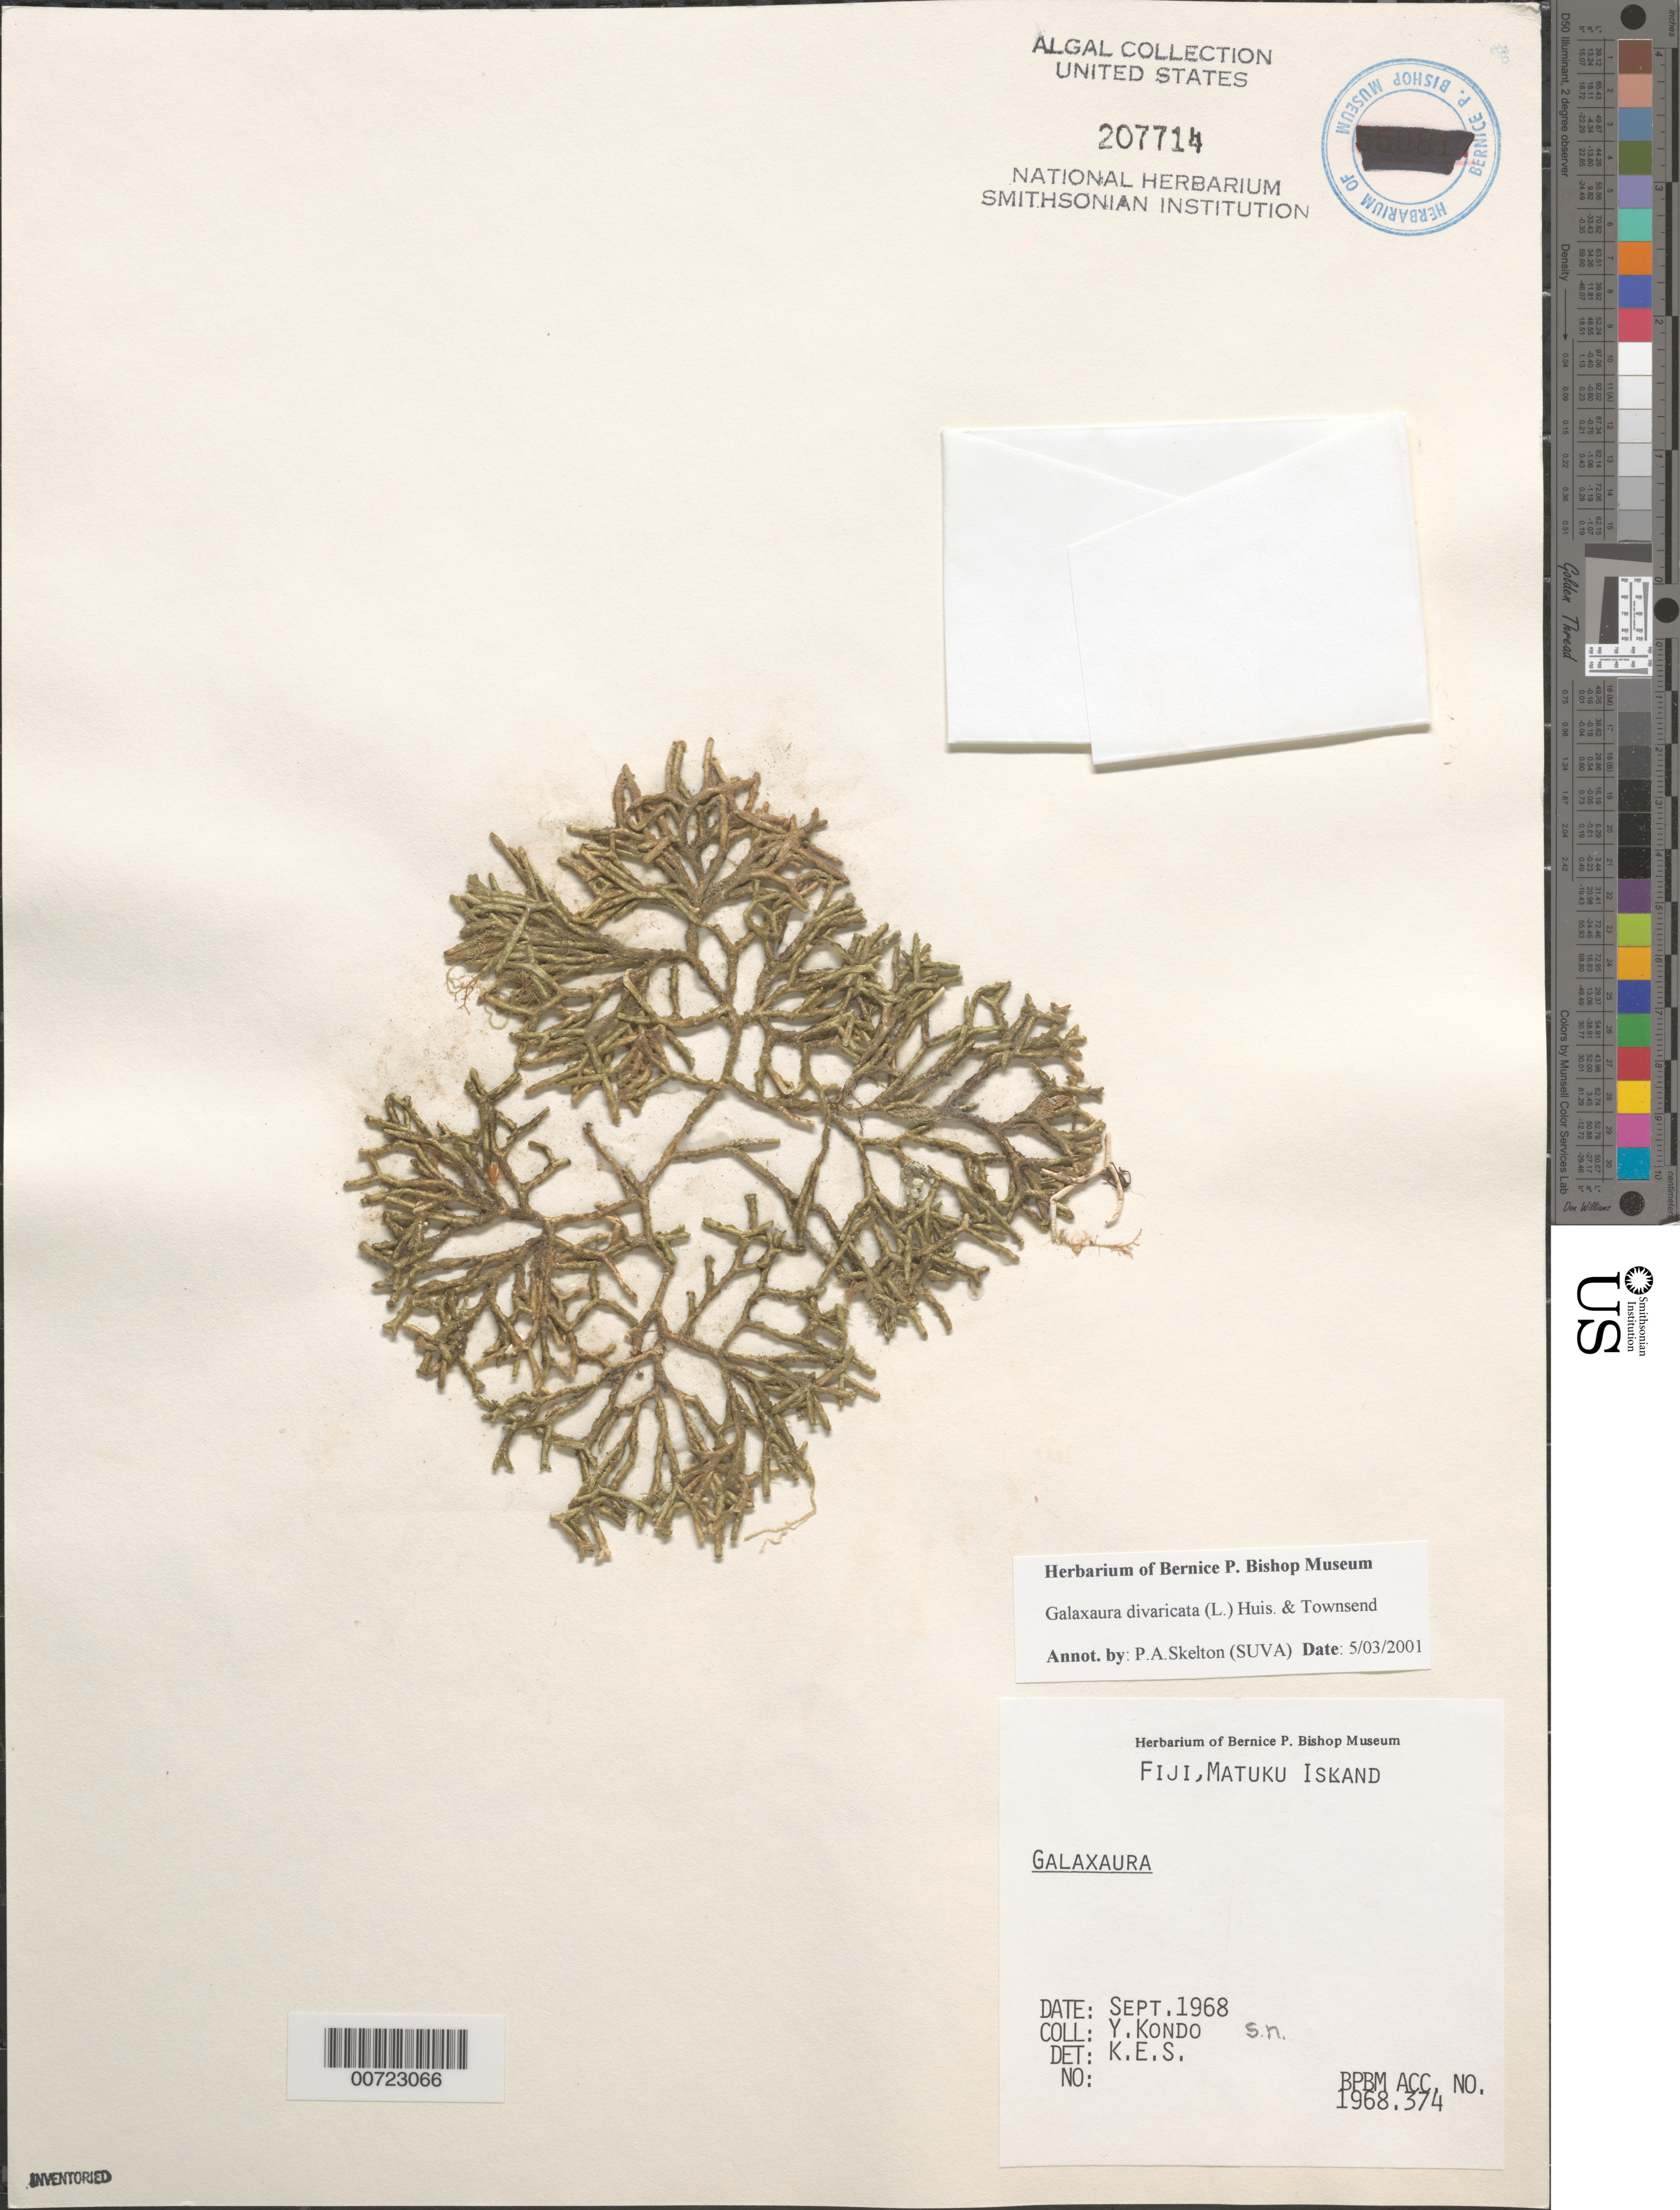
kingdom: Plantae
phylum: Rhodophyta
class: Florideophyceae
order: Nemaliales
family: Galaxauraceae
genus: Galaxaura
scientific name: Galaxaura divaricata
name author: (L.) Huisman & R.A. Towns.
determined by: Skelton, P. A.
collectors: Y. Kondo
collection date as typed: Sep 1968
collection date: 1968-09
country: Fiji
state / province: Eastern Division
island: Matuku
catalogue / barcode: US 207714